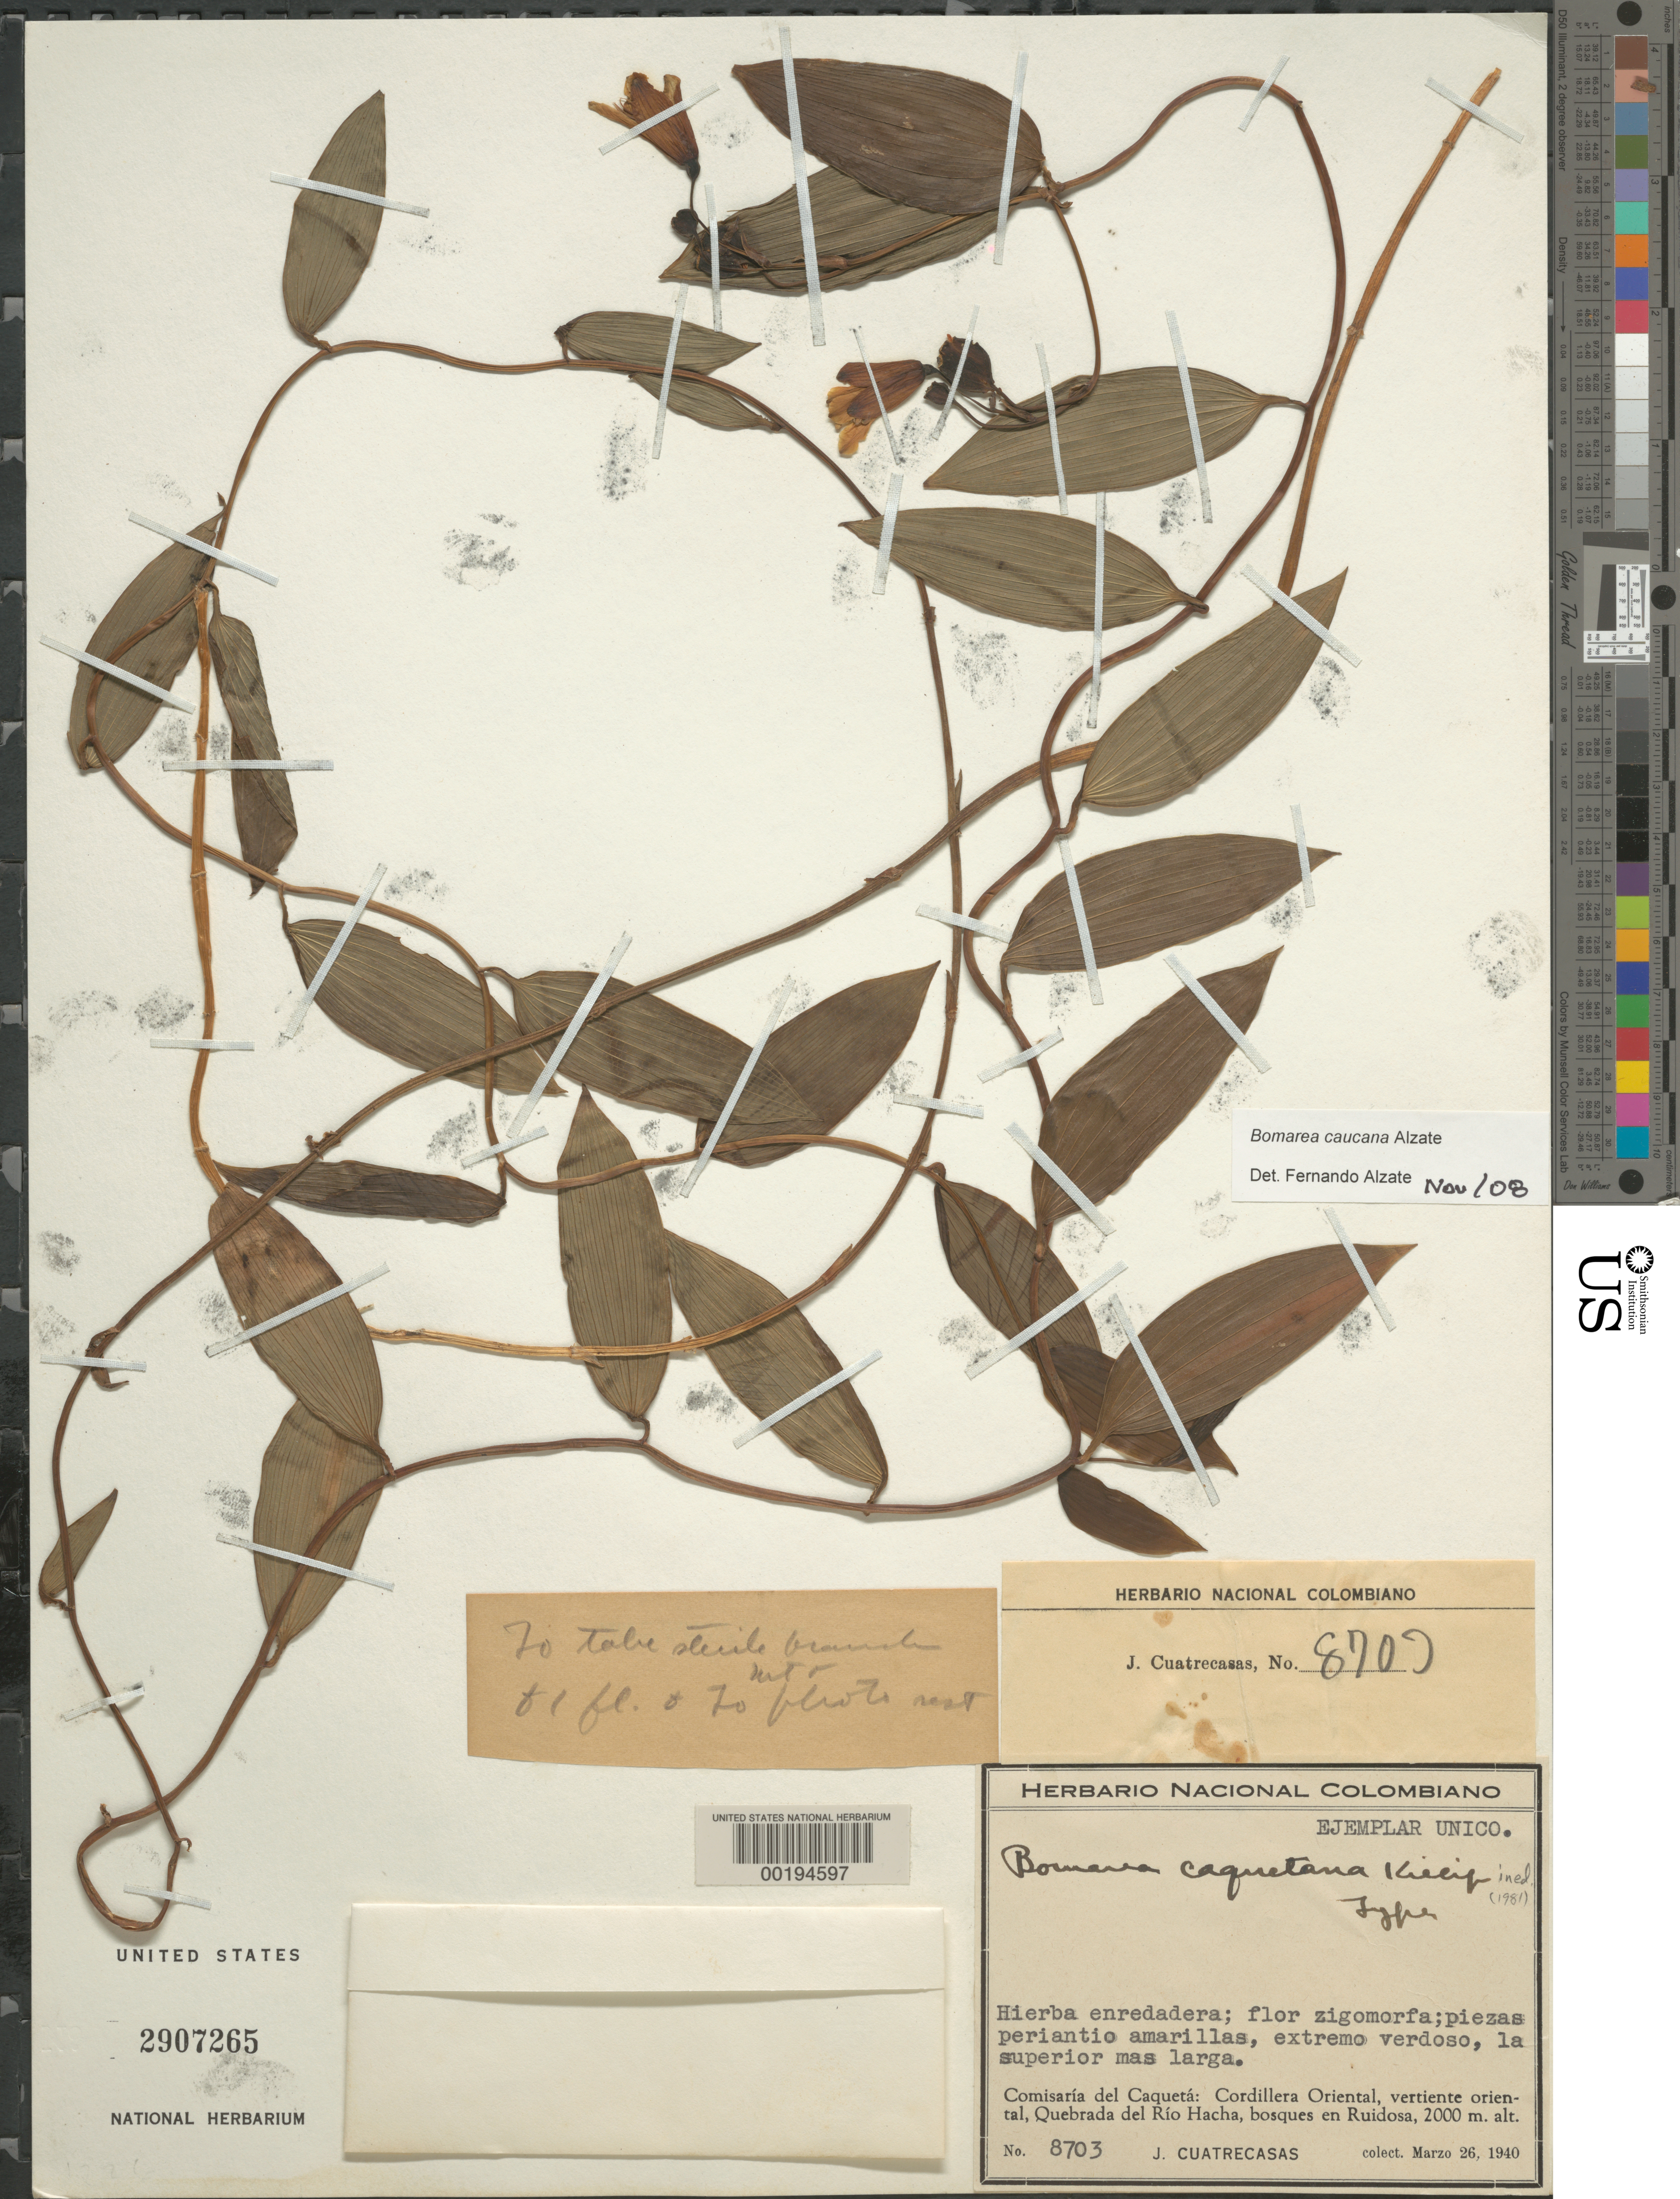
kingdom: Plantae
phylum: Tracheophyta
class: Liliopsida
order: Liliales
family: Alstroemeriaceae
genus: Bomarea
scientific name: Bomarea caucana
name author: Alzate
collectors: J. Cuatrecasas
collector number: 8703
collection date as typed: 26 Mar 1940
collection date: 1940-03-26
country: Colombia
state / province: Caquetá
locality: Cordillera Oriental, E slope, Quebrada del Rio Hacha, woods in Ruidosa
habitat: Woods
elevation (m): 2000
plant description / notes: Annotated by Killip as "Bomarea caquetana Killlip Type", ined. name never published.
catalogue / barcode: US 2907265